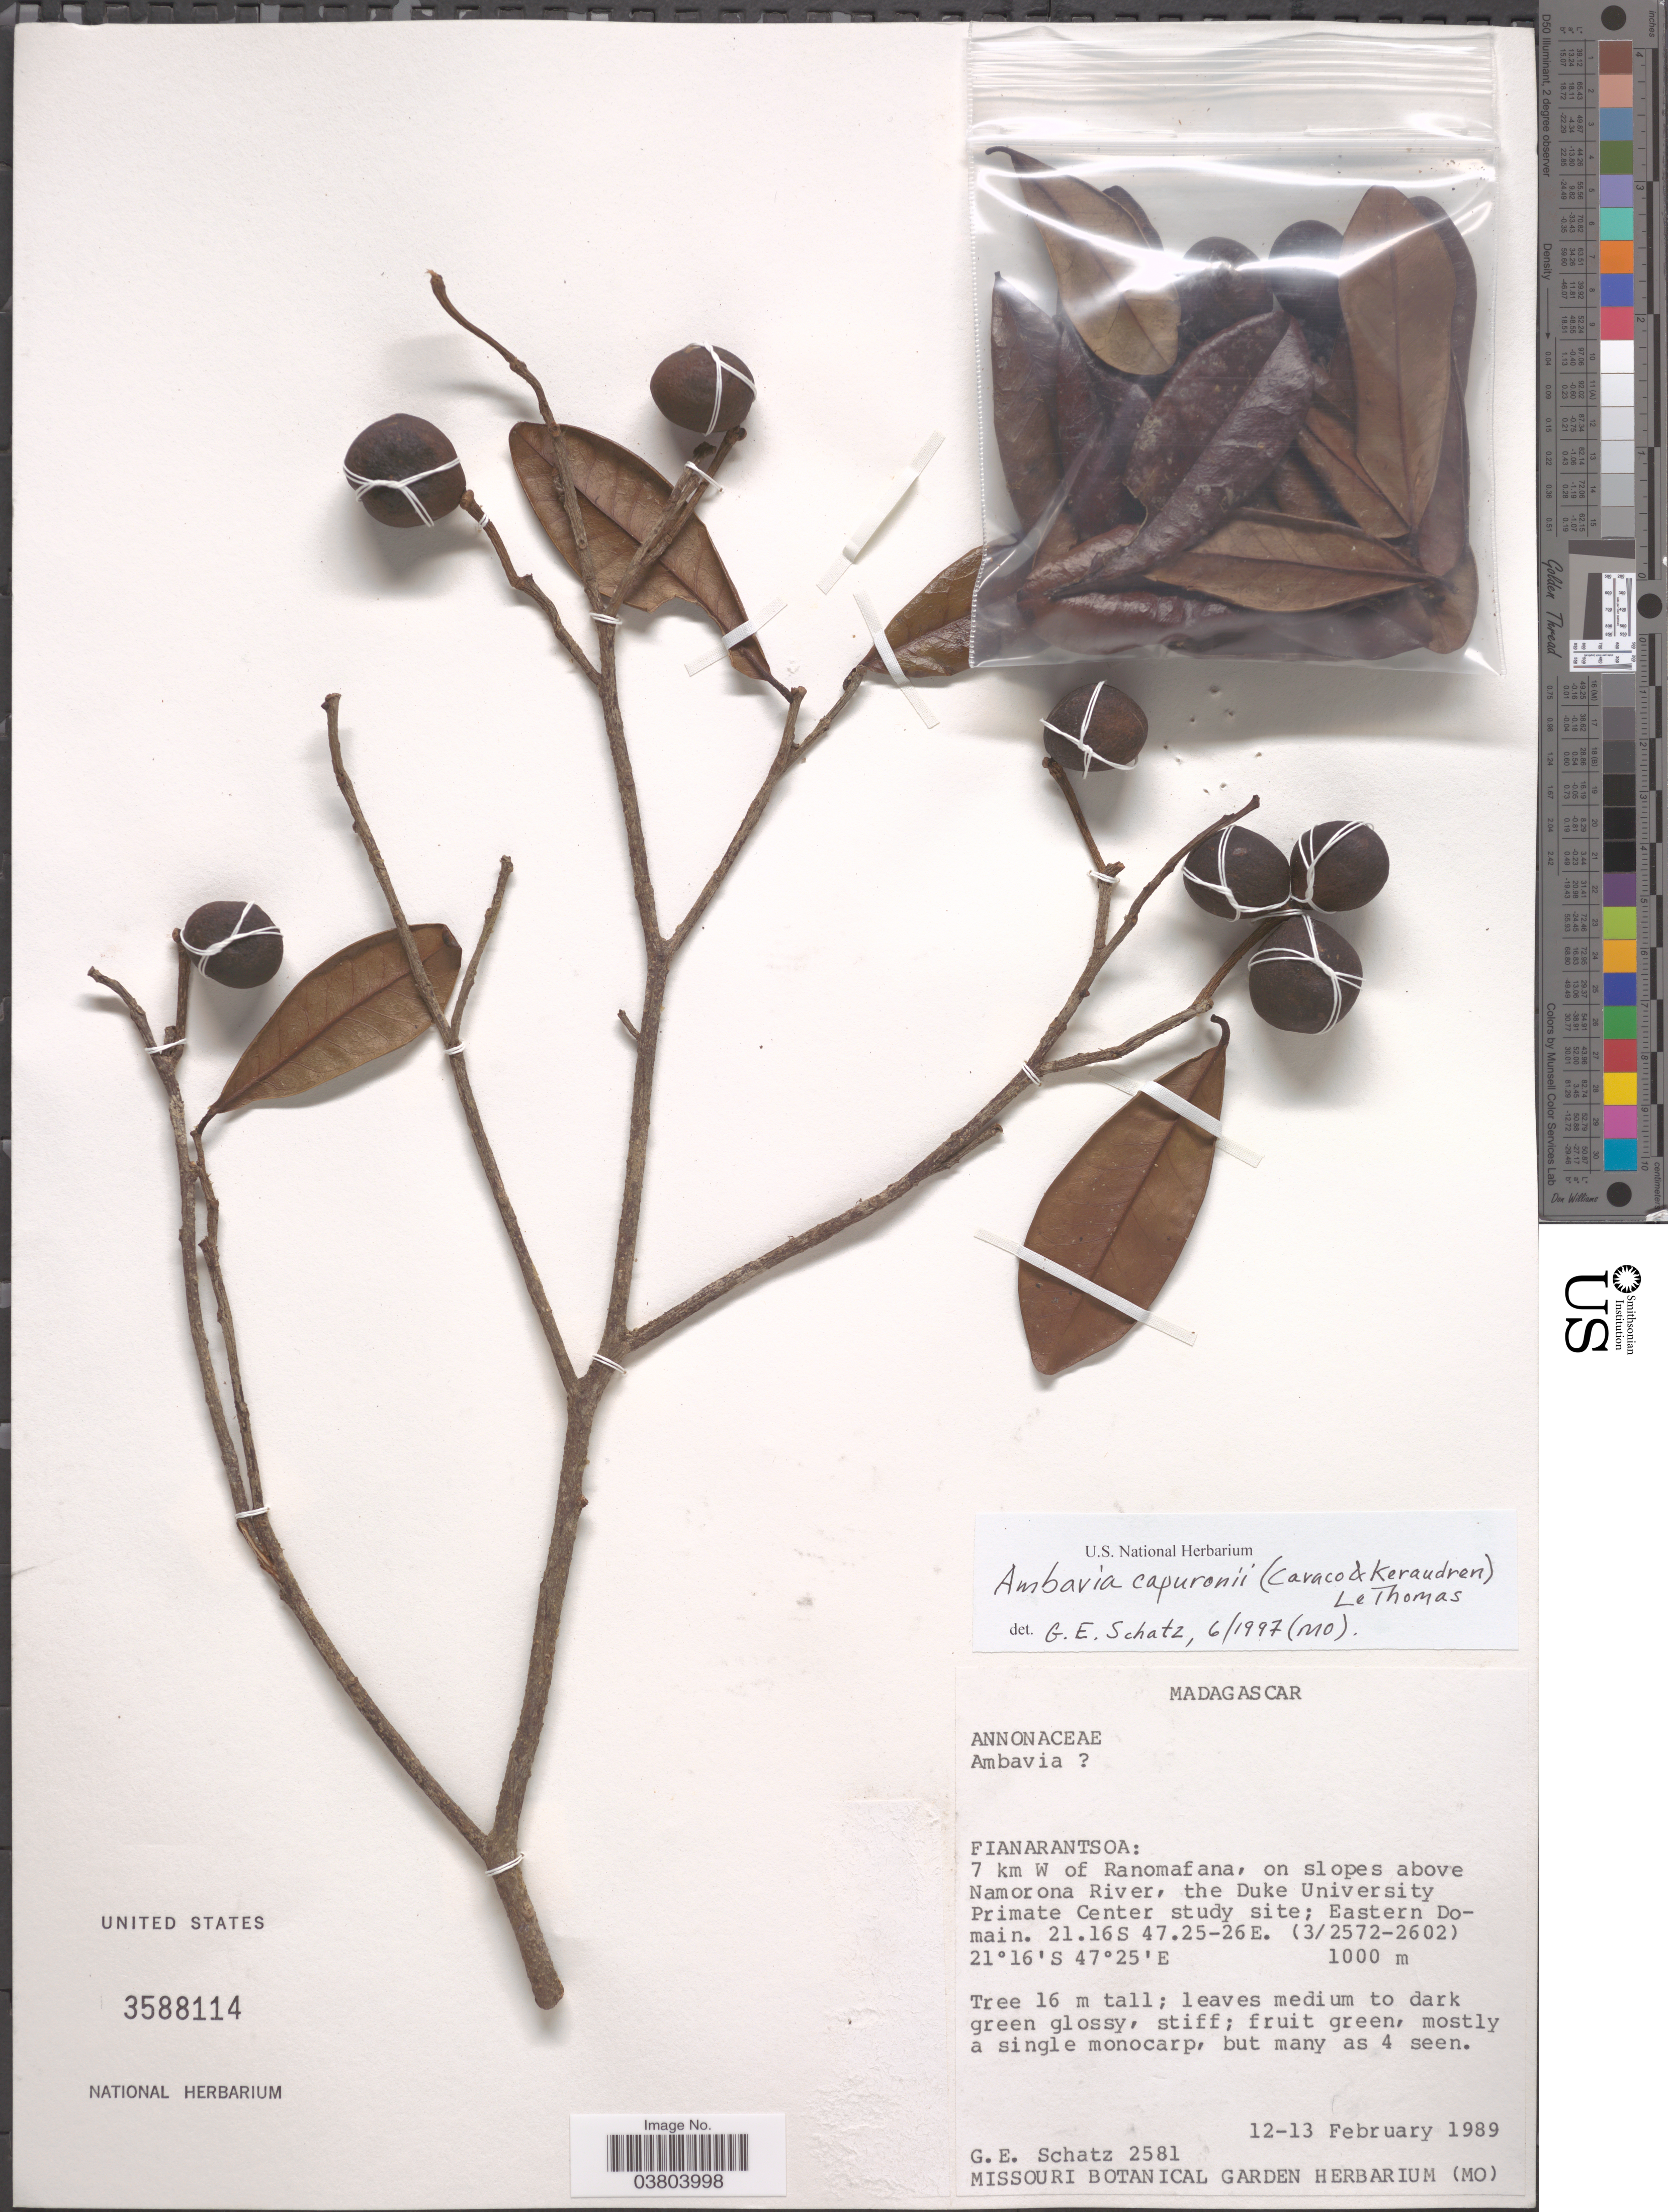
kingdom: Plantae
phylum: Tracheophyta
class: Magnoliopsida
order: Magnoliales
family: Annonaceae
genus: Ambavia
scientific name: Ambavia capuronii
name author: (Cavaco & Keraudren) LeThomas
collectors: G. Schatz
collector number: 2581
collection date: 1989-02-12/1989-02-13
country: Madagascar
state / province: Vatovavy Fitovinany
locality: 7 km W of Ranomafana, on slopes above Namorona River, the Duke University Primate Center study site; Eastern Domain.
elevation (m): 1000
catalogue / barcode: US 3588114